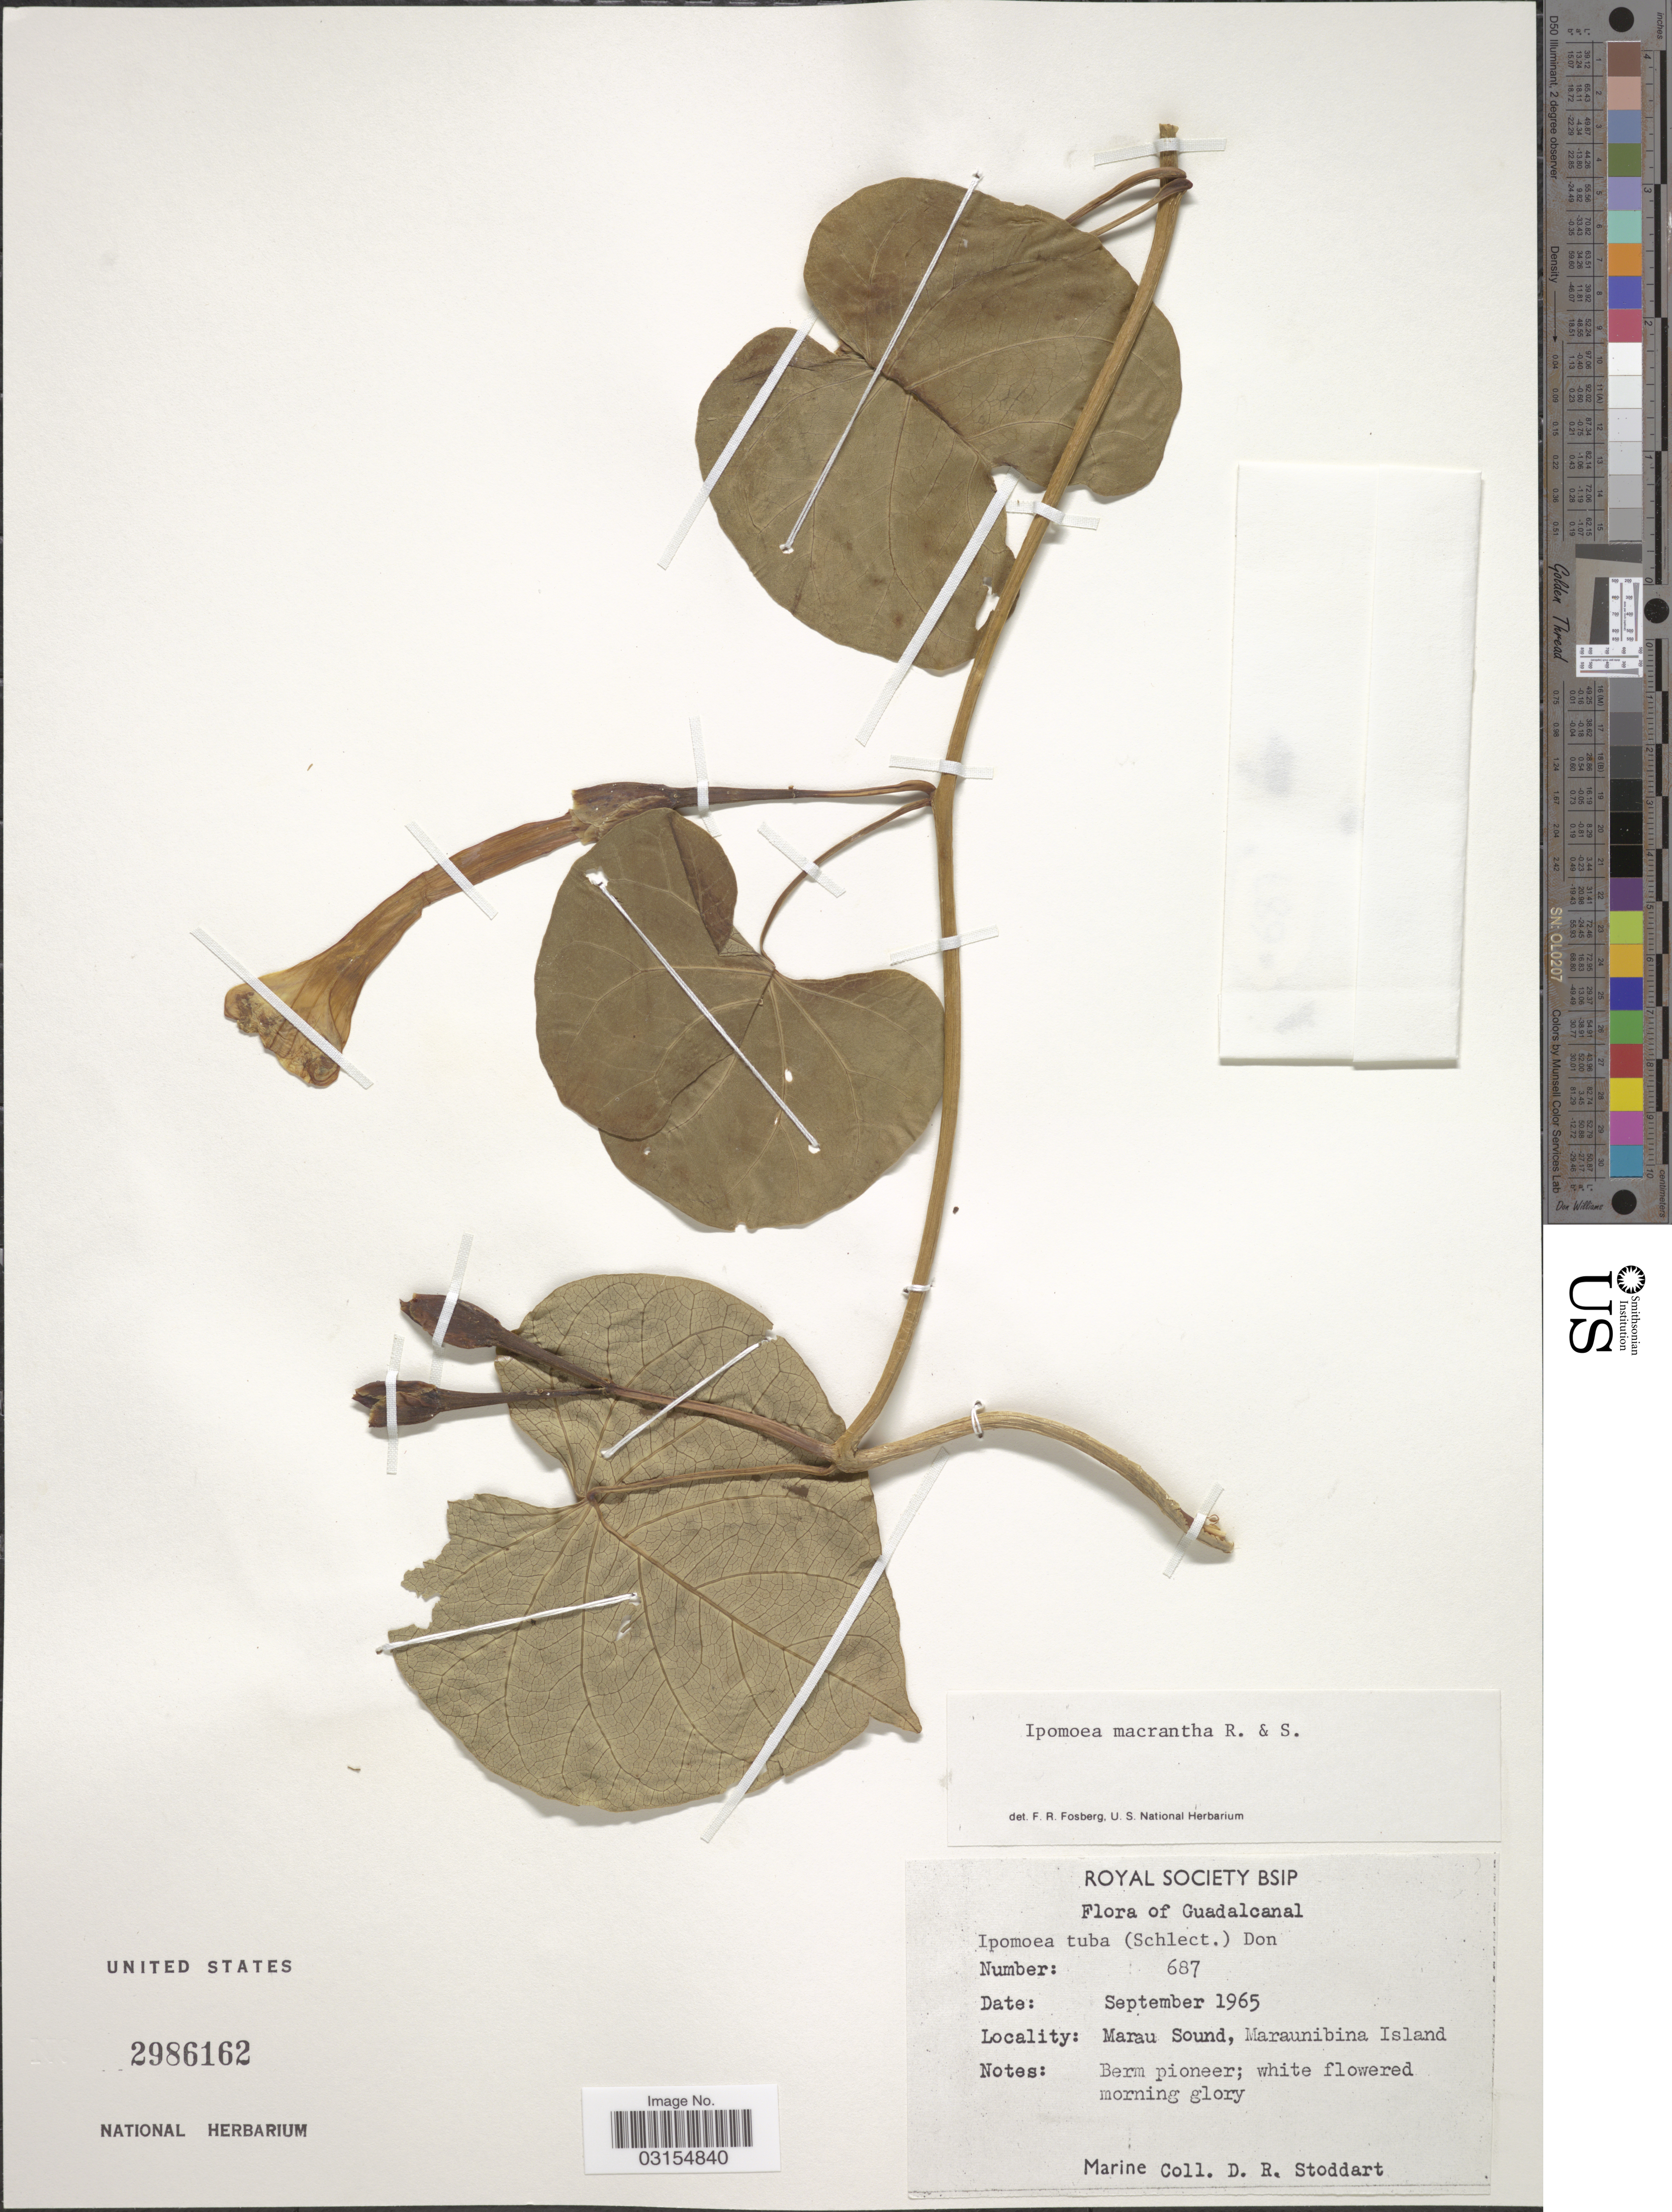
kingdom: Plantae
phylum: Tracheophyta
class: Magnoliopsida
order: Solanales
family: Convolvulaceae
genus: Ipomoea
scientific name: Ipomoea violacea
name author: L.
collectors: D. R. Stoddart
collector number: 687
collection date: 1965-09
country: Solomon Islands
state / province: Solomon Islands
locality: Guadalcanal, Marau Sound, Maraunibina Island.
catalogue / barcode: US 2986162